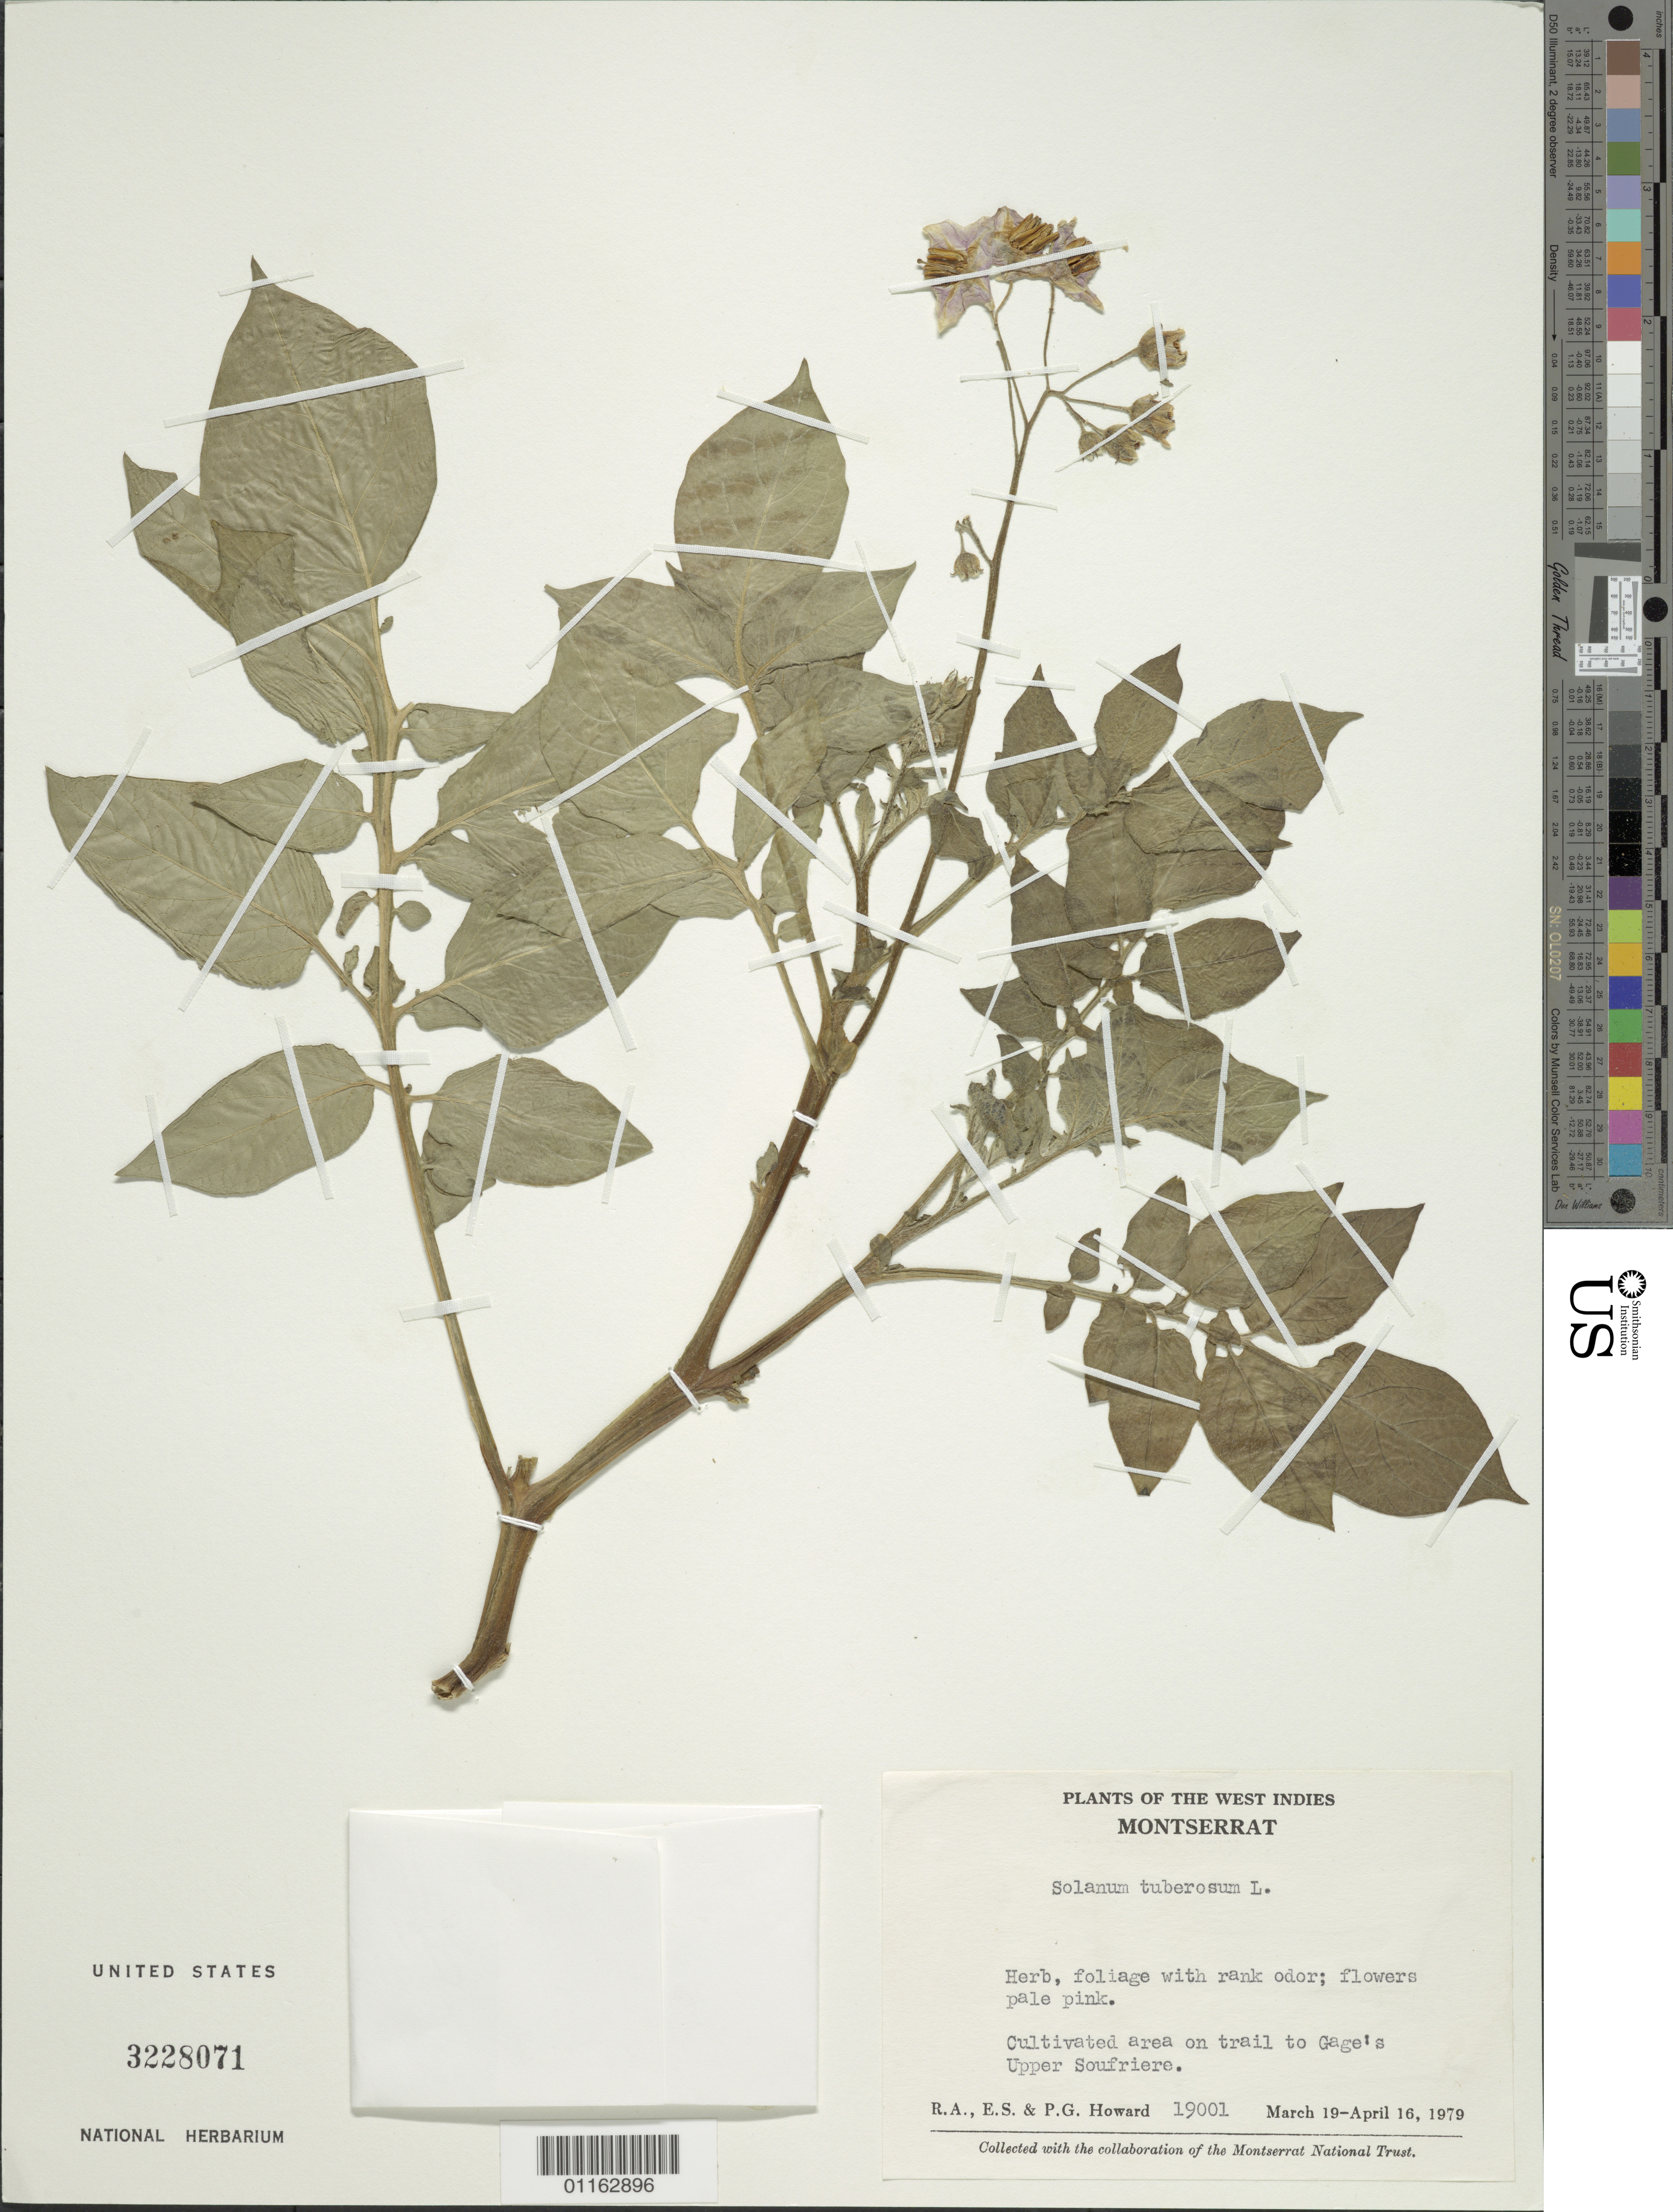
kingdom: Plantae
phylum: Tracheophyta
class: Magnoliopsida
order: Solanales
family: Solanaceae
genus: Solanum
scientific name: Solanum tuberosum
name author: L.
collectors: R. A. Howard, E. S. Howard & P. Howard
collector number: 19001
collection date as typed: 19 Mar 1979 to 16 Apr 1979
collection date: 1979-03-19/1979-04-16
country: Montserrat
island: Montserrat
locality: on trail to Gage's Upper Soufriere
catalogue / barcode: US 3228071